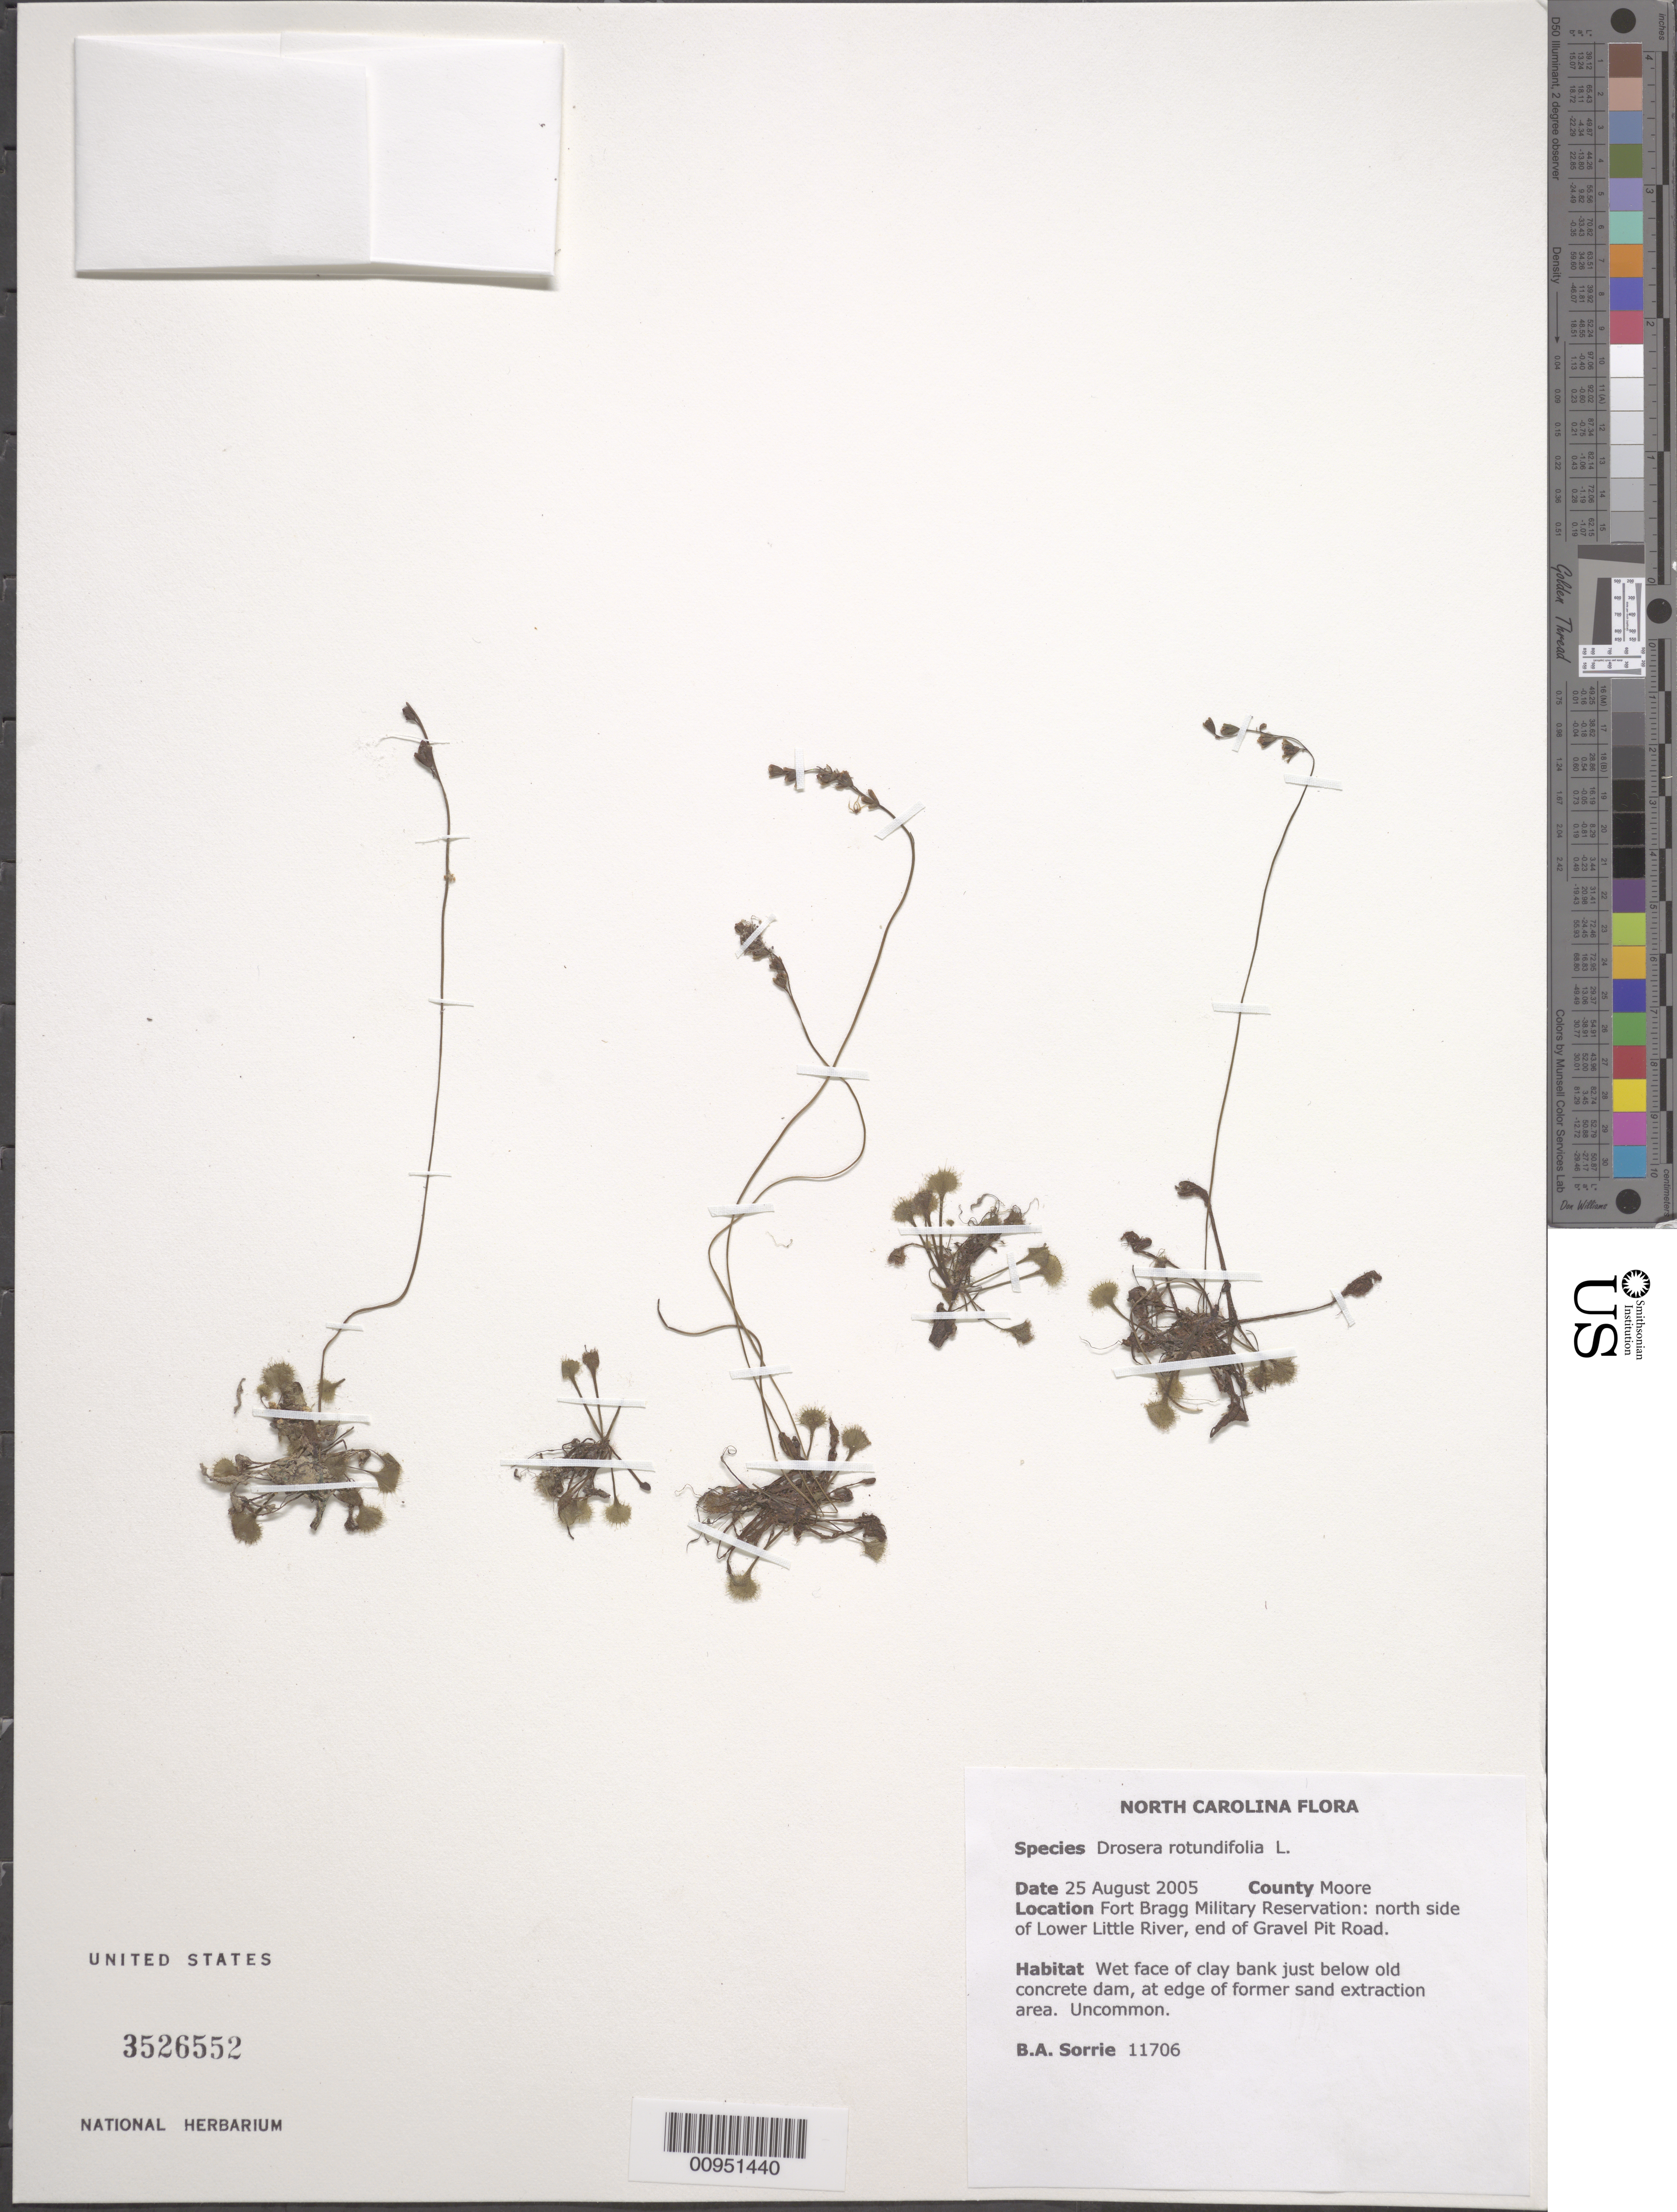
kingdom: Plantae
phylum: Tracheophyta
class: Magnoliopsida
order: Caryophyllales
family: Droseraceae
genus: Drosera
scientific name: Drosera rotundifolia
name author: L.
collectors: B. A. Sorrie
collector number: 11706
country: United States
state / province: North Carolina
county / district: Moore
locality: Fort Bragg Military Reservation, Lower Little River, end of Gavel Pit Road.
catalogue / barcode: US 3526552